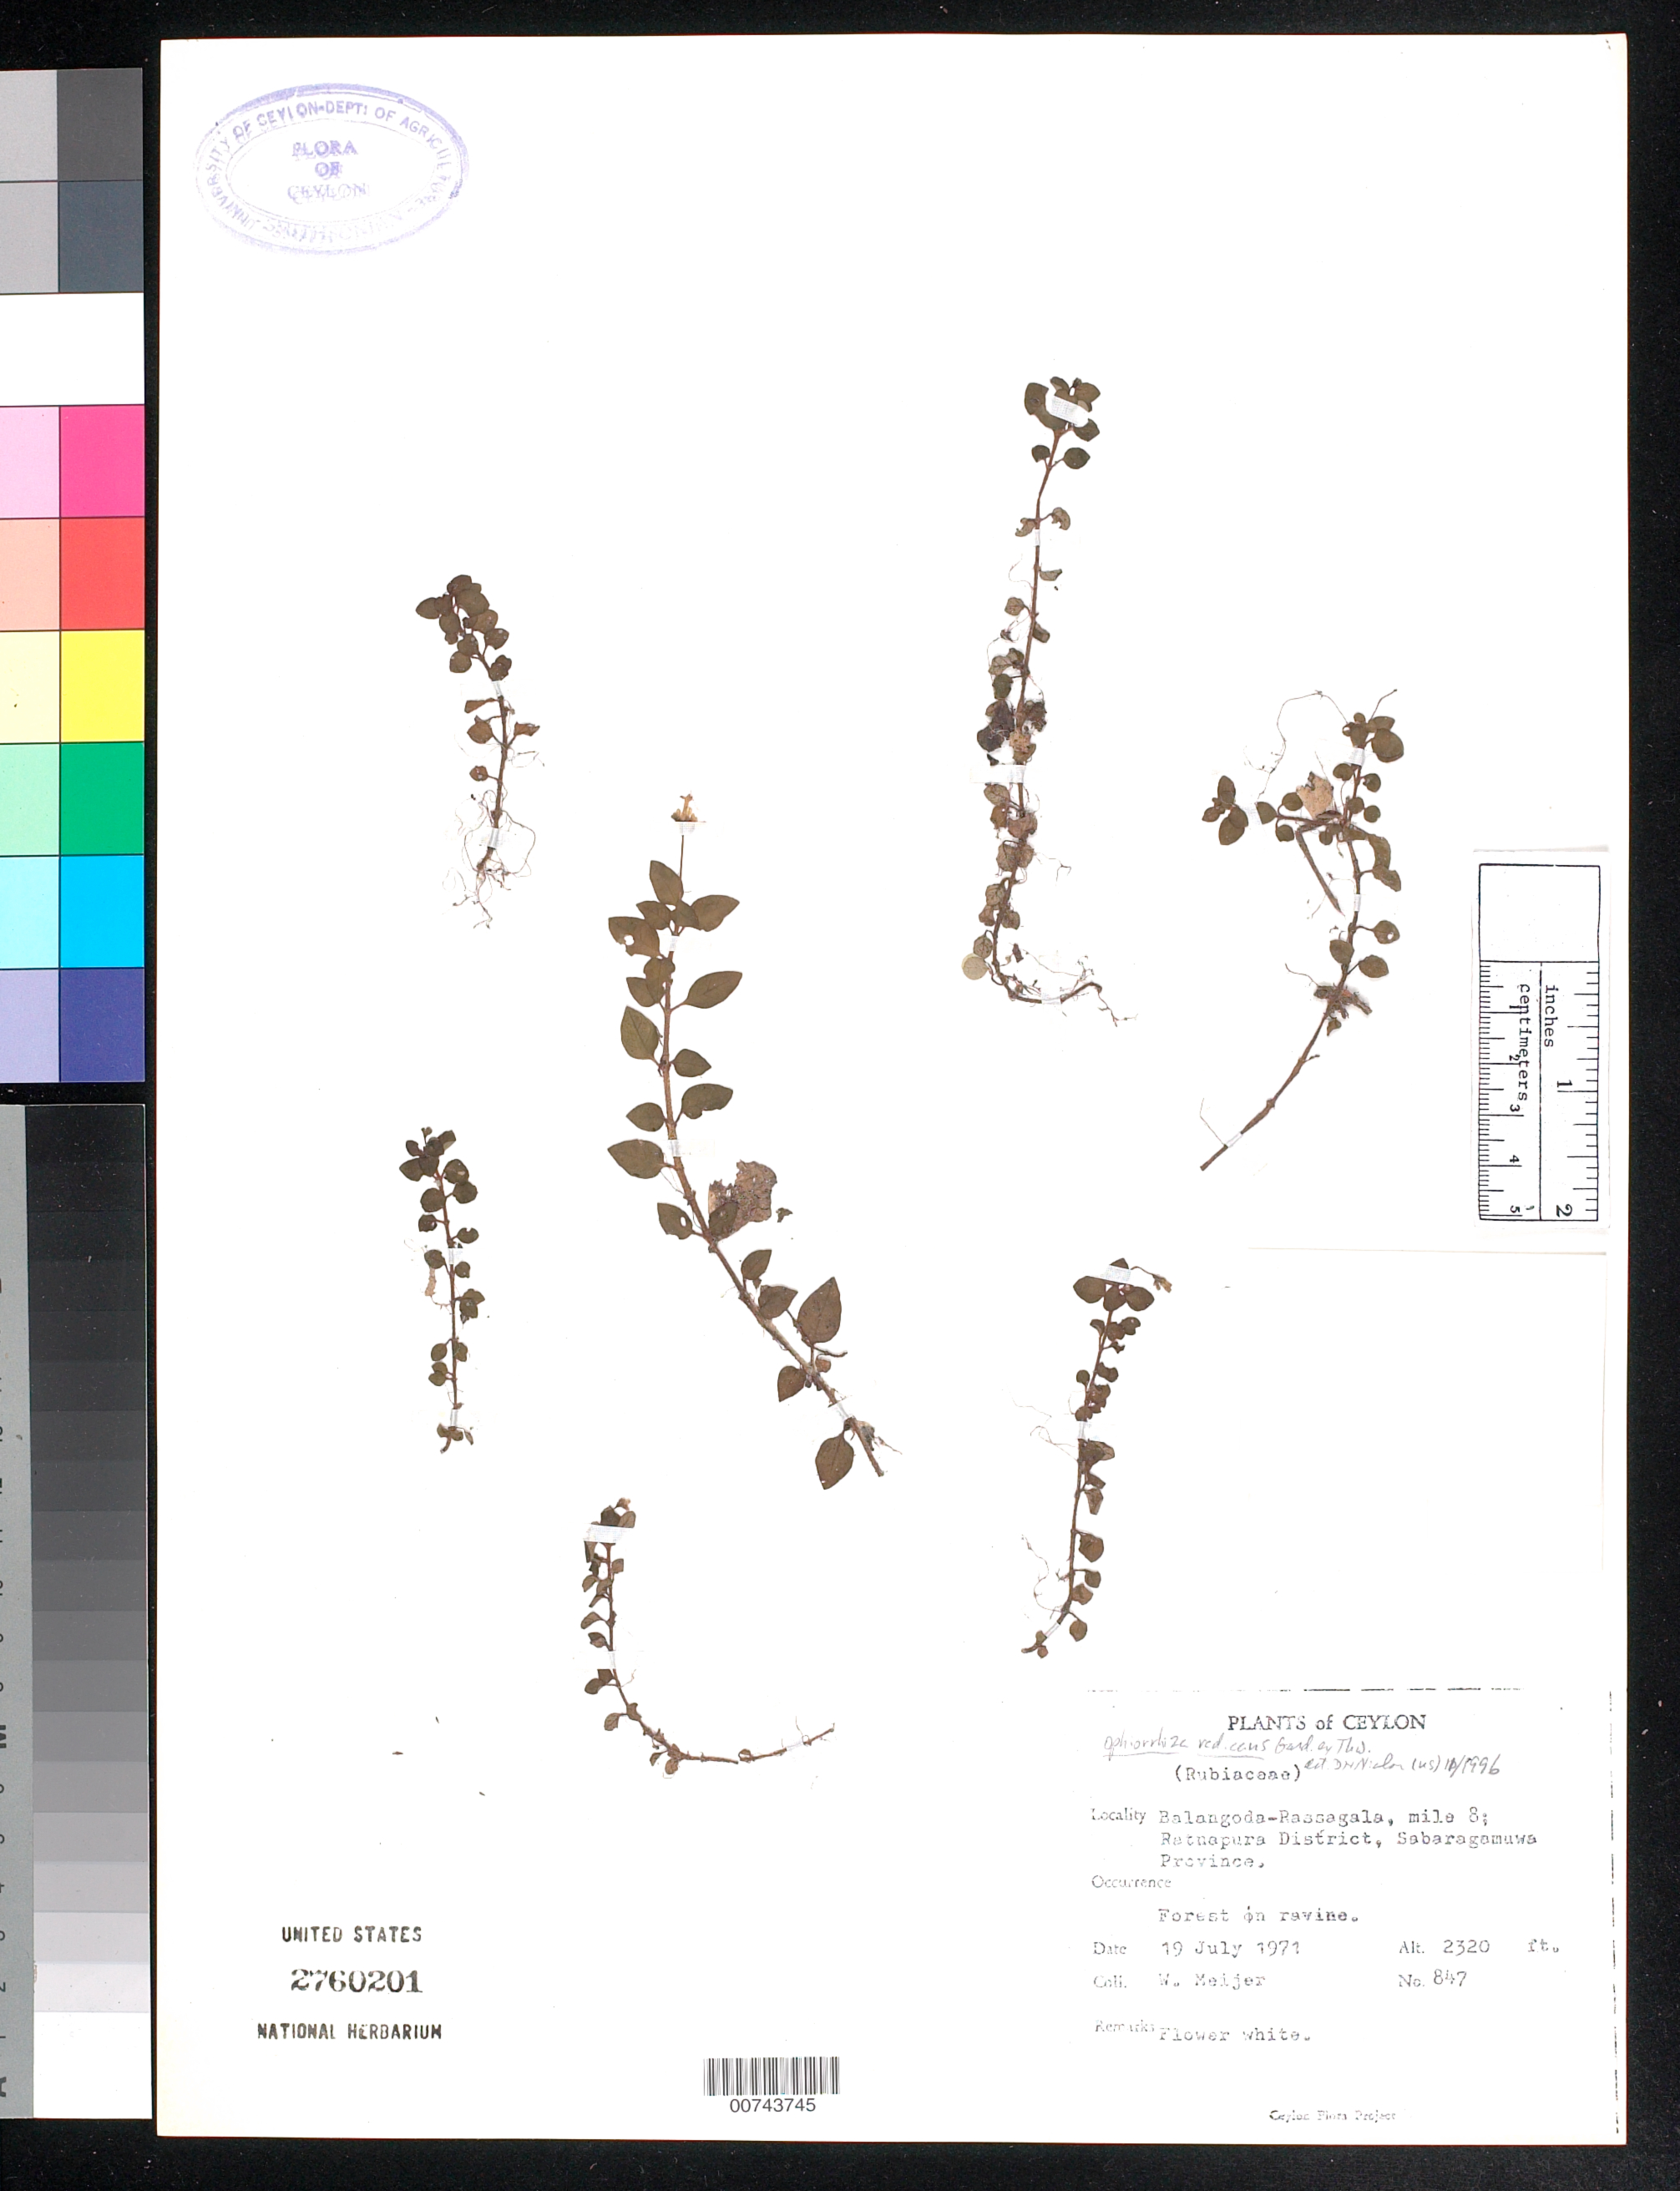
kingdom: Plantae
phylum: Tracheophyta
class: Magnoliopsida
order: Gentianales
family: Rubiaceae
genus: Ophiorrhiza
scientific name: Ophiorrhiza radicans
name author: Gardner ex Thwaites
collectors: W. Meijer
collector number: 847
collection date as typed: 19 Jul 1971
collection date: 1971-07-19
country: Sri Lanka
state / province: Sabaragamuwa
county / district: Ratnapura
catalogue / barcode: US 2760201